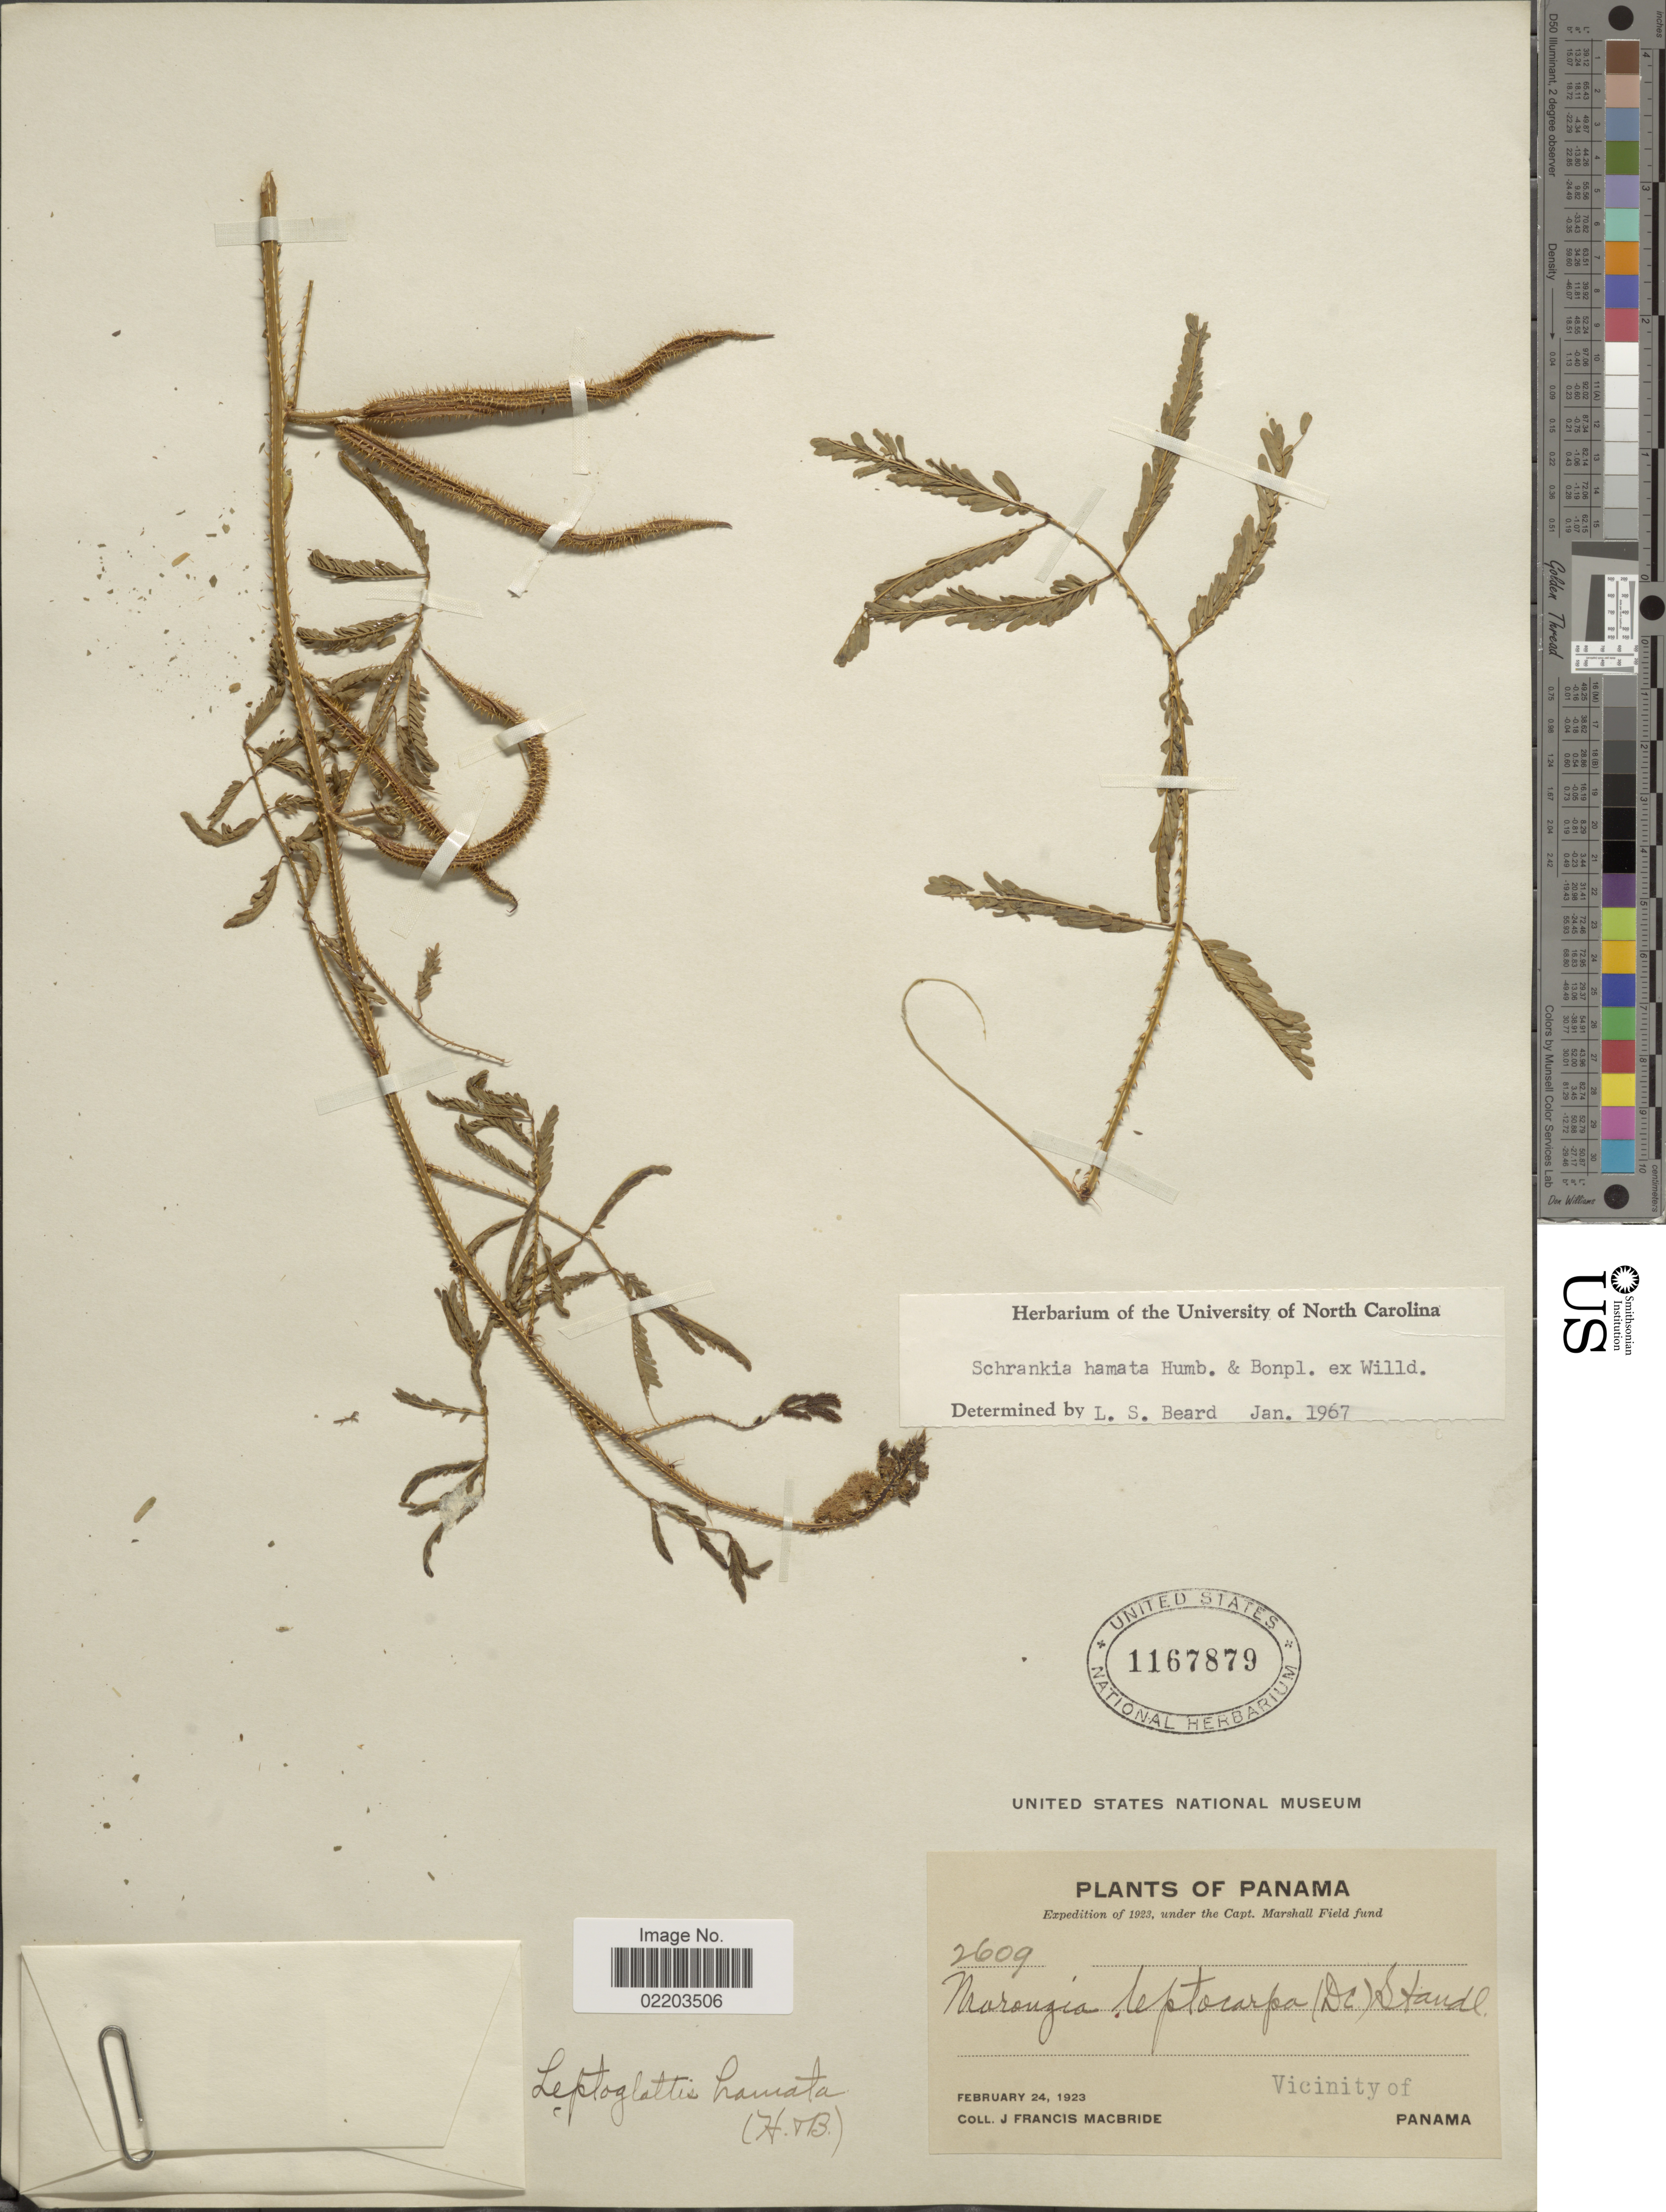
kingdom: Plantae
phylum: Tracheophyta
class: Magnoliopsida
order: Fabales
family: Fabaceae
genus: Mimosa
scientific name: Mimosa tetragona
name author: Poir.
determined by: U.S. National Herbarium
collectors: J. F. Macbride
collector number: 2609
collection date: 1923-02-24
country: Panama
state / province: Panamá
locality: Vicinity of Panama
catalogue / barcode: US 1167879